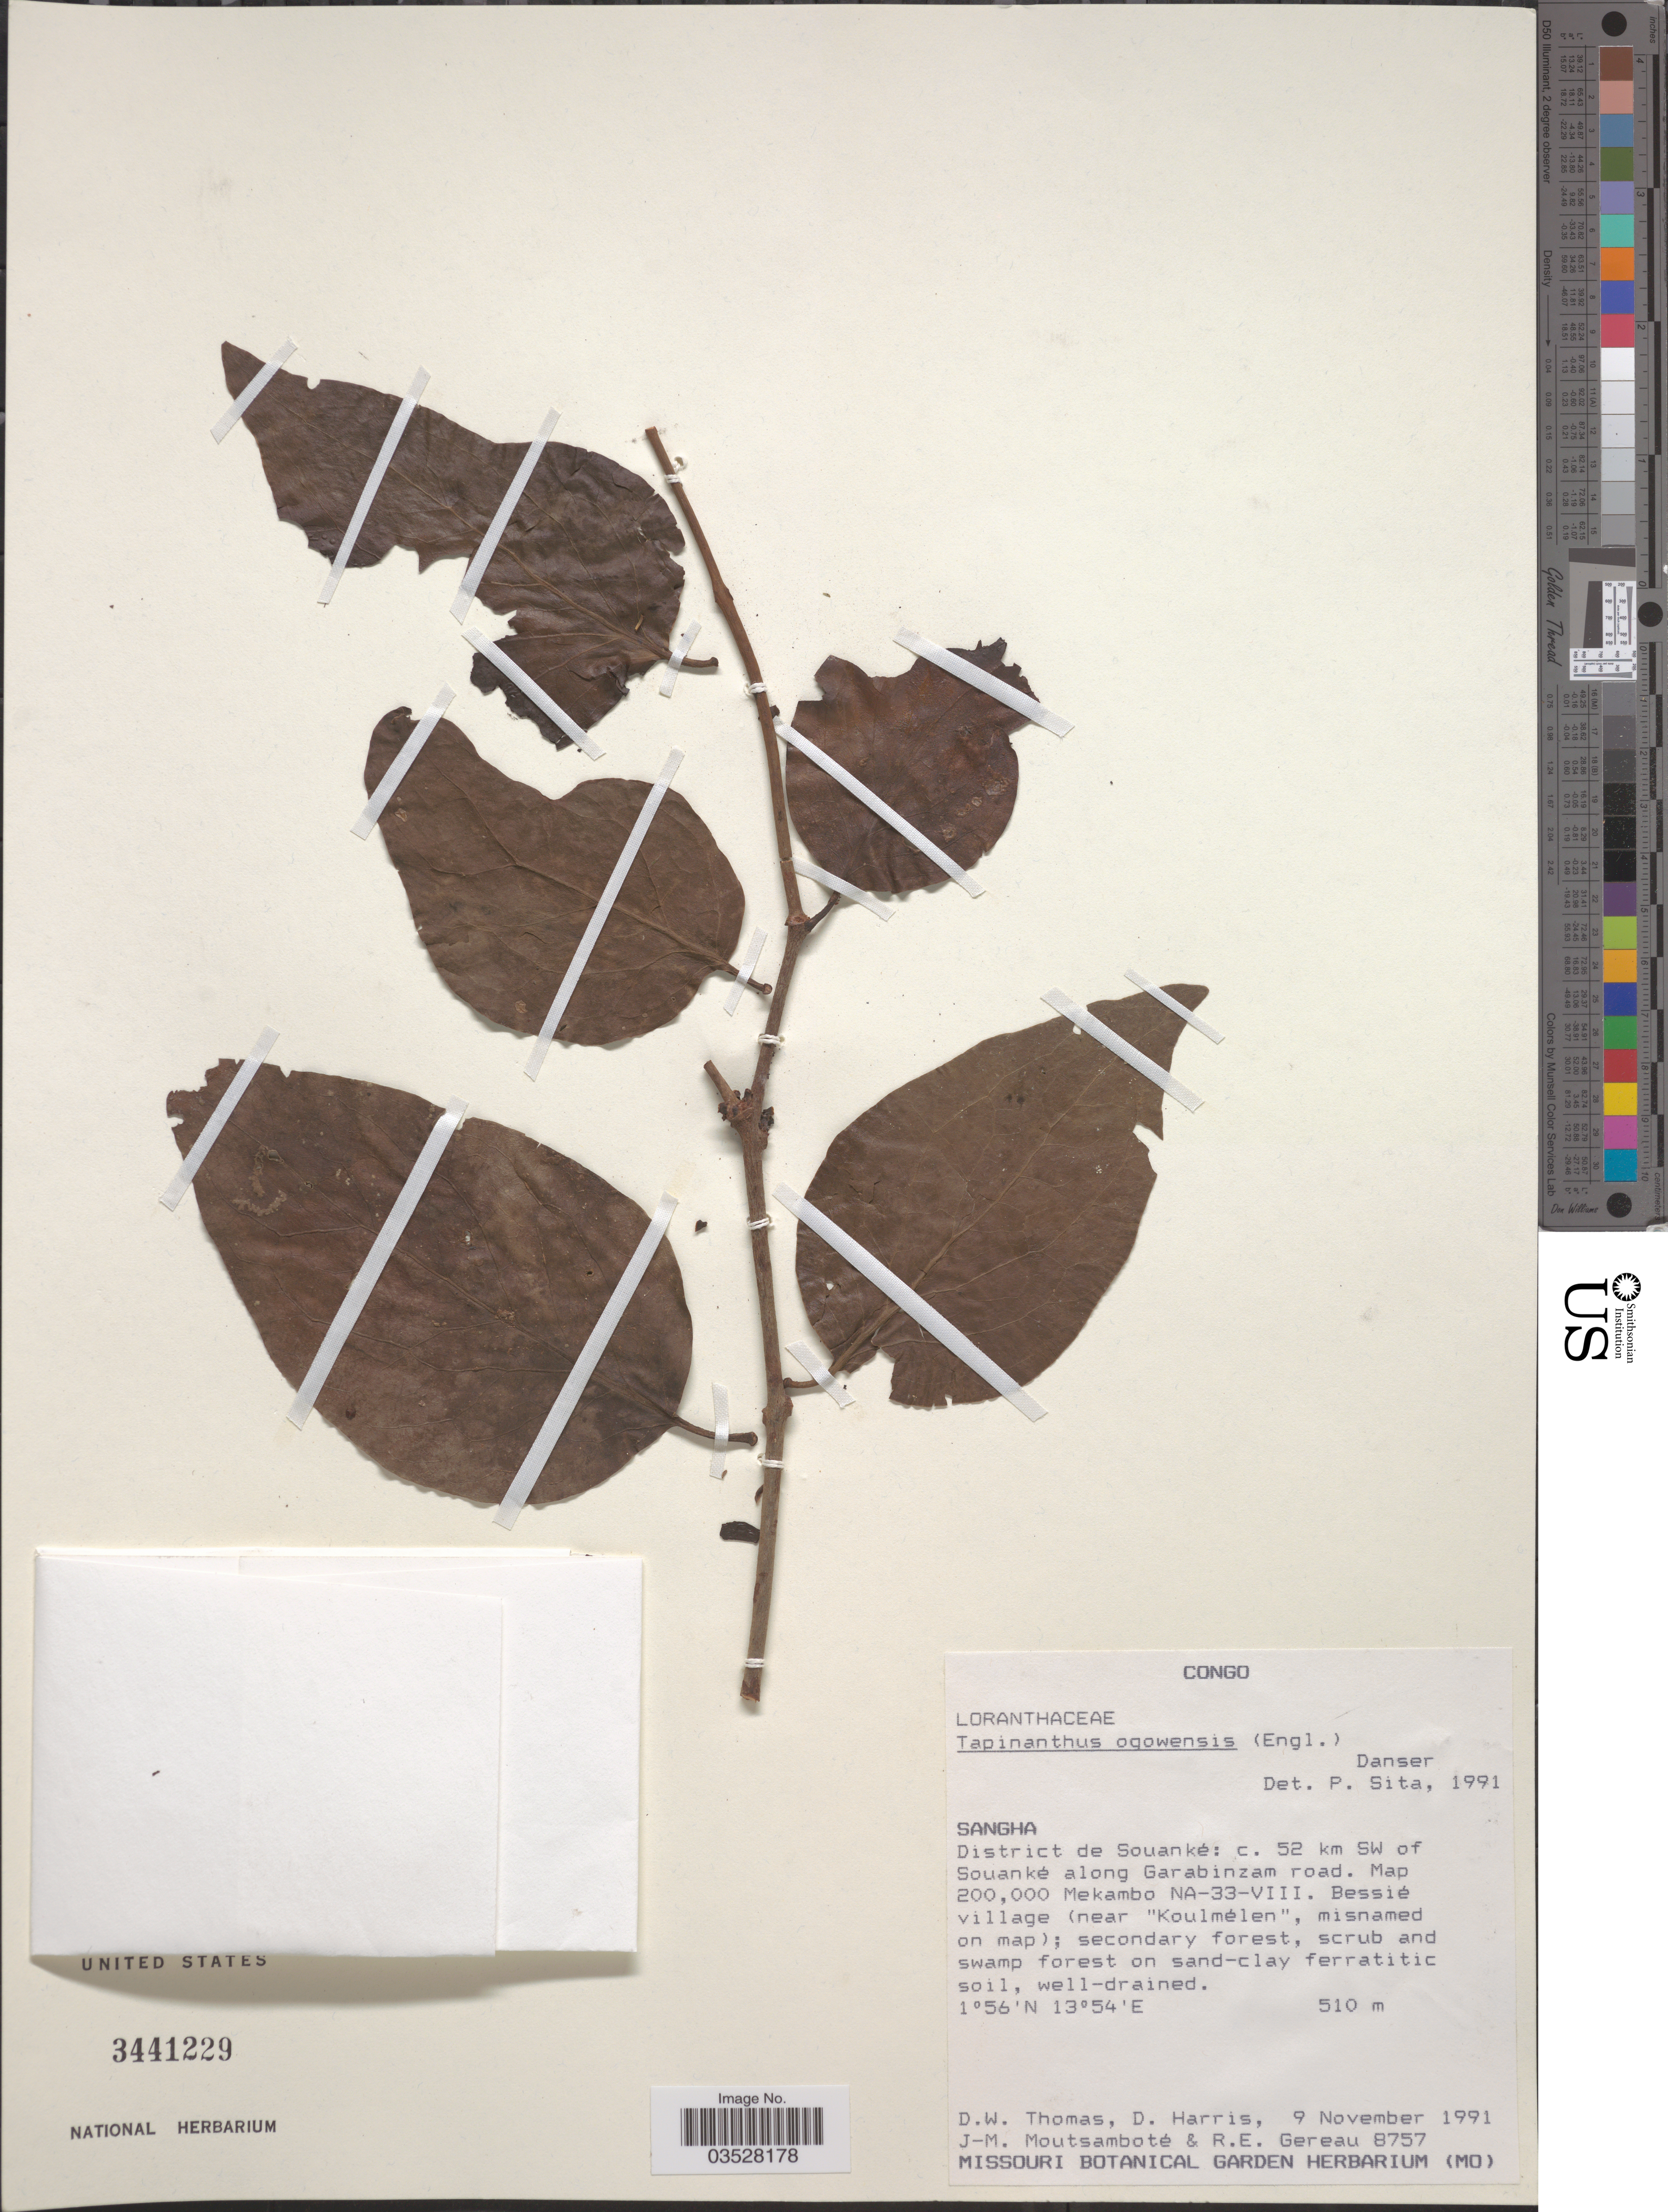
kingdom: Plantae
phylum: Tracheophyta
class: Magnoliopsida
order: Santalales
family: Loranthaceae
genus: Tapinanthus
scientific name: Tapinanthus ogowensis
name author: (Engl.) Danser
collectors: D. W. Thomas, D. Harris, J. Moutsambote & R. Gereau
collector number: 8757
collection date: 1991-11-09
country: Congo, Republic of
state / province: Sangha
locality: District de Souanké: c. 52 km SW of Souanké along Garabinzam road. Map 200,000 Mekambo NA-33-VIII. Bessié village (near "Koulmélen", misnamed on map).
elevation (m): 510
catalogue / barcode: US 3441229